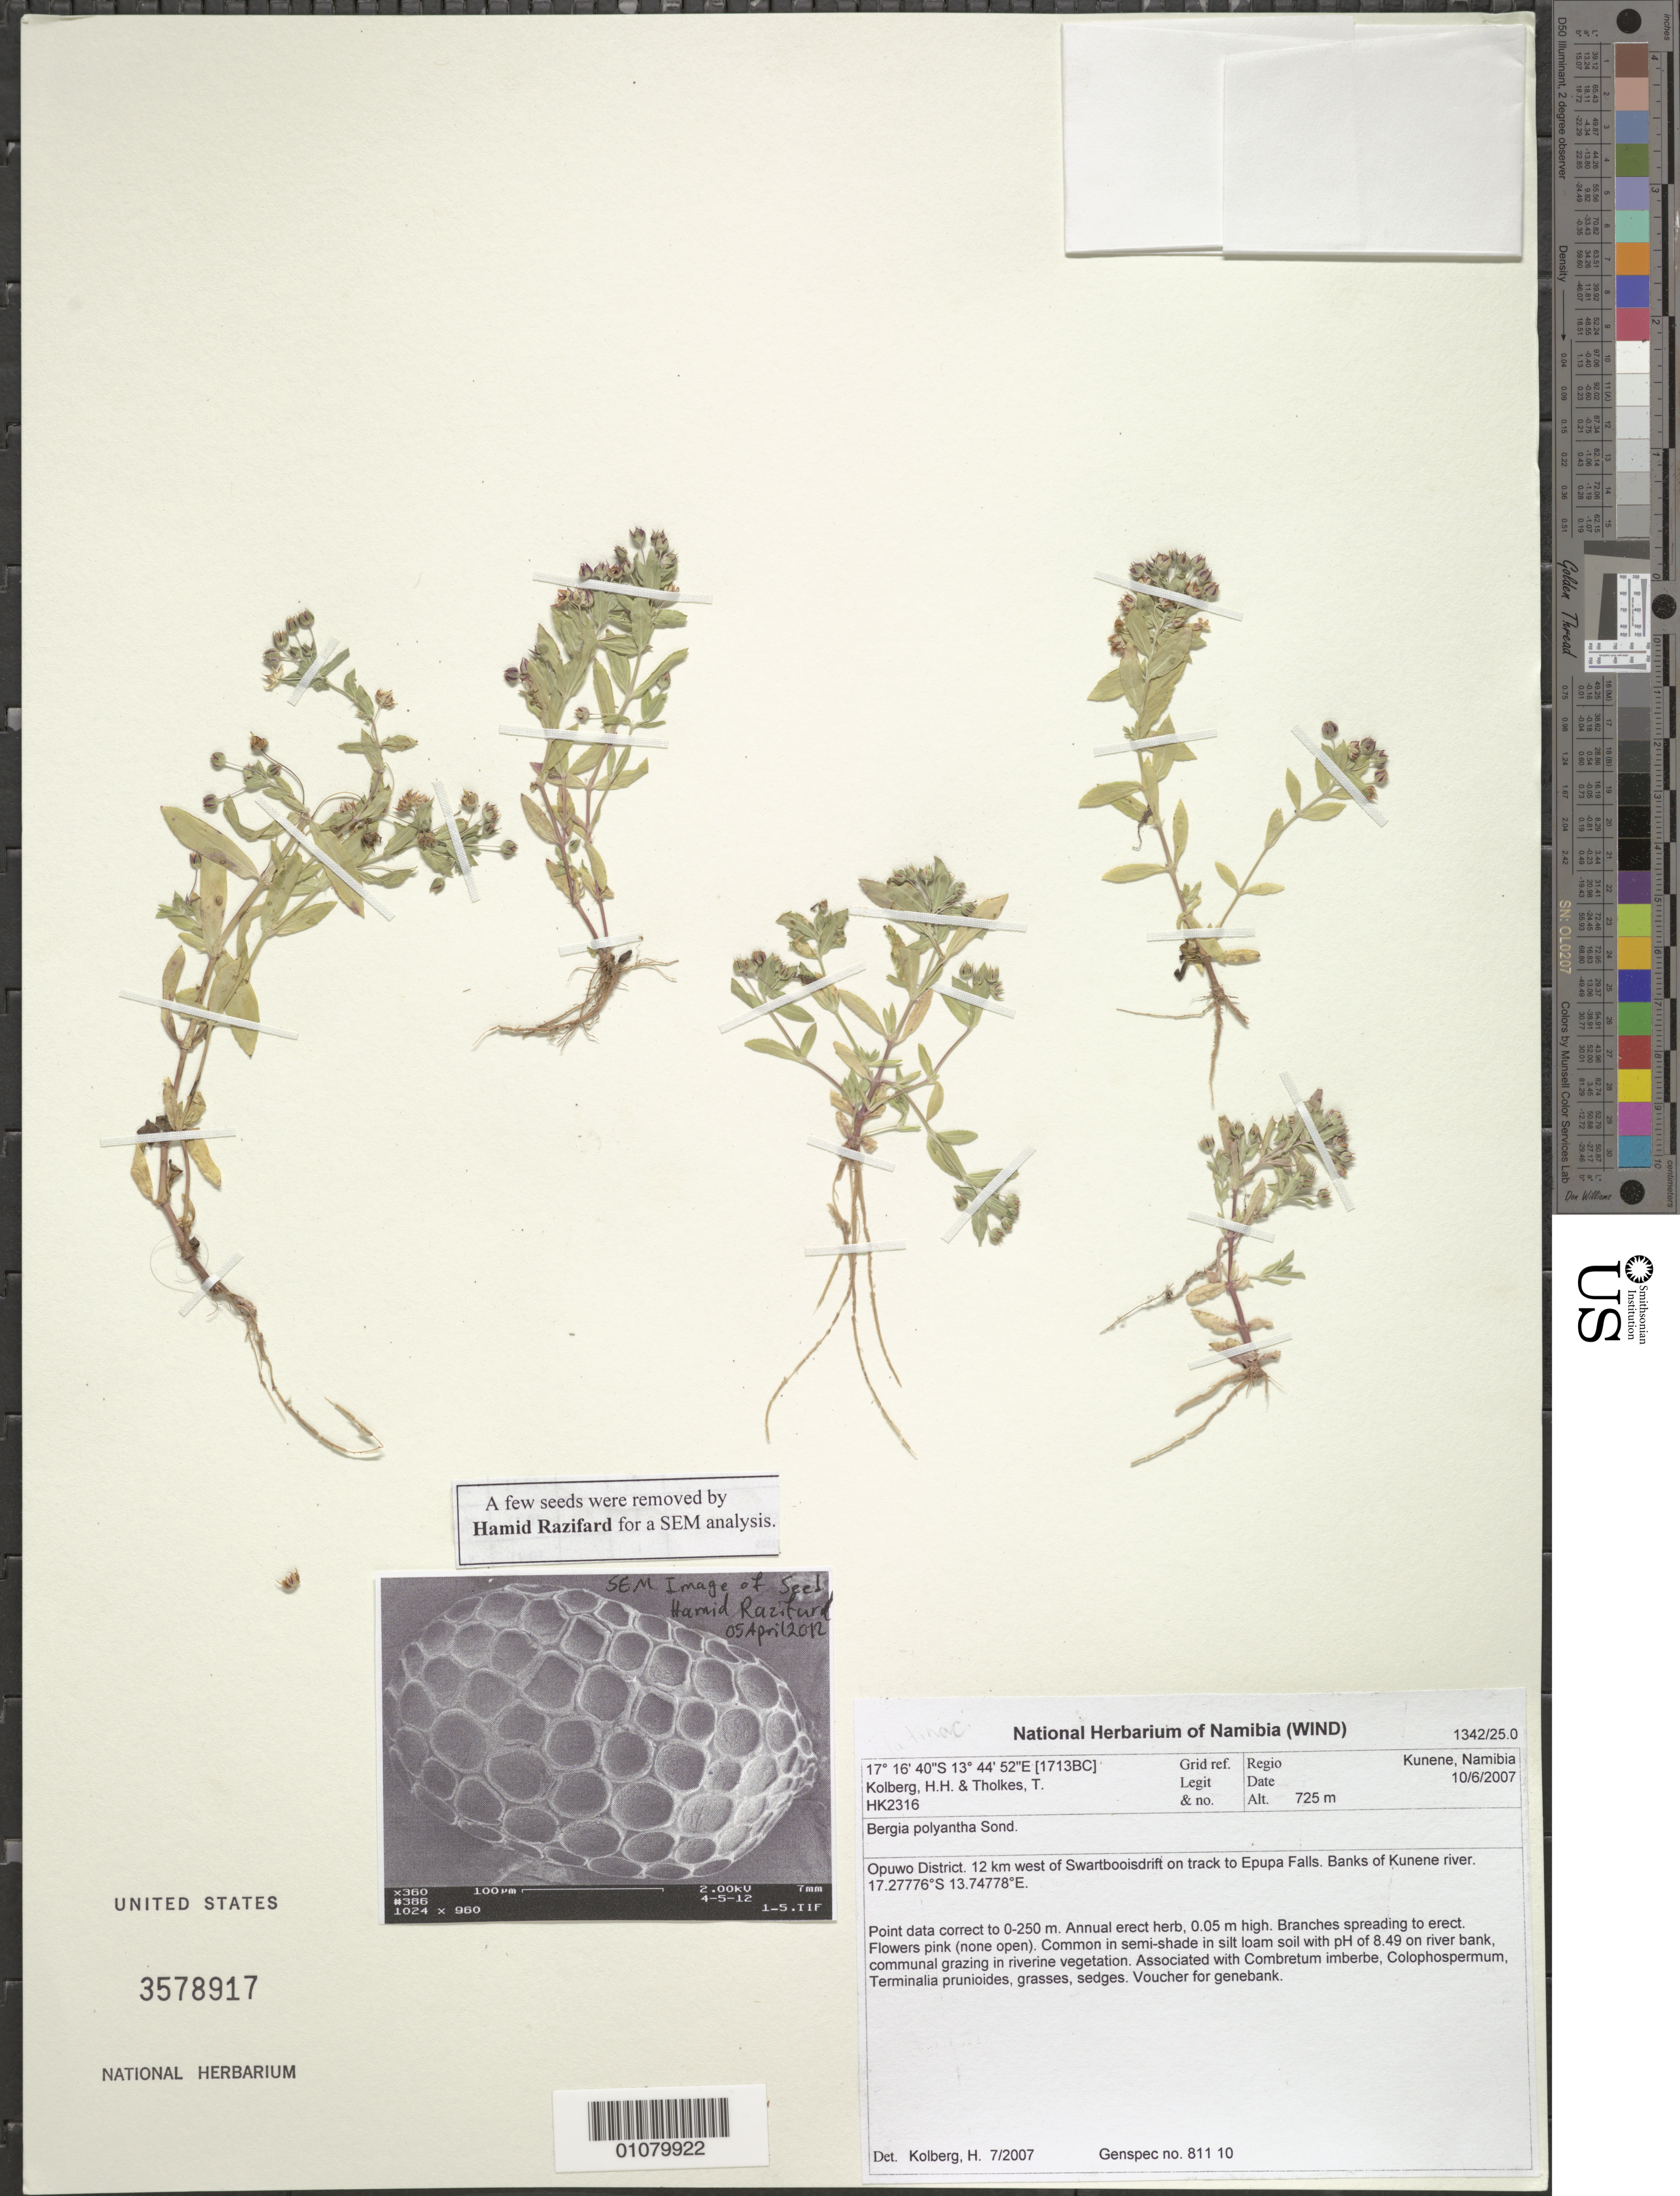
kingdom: Plantae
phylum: Tracheophyta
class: Magnoliopsida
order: Malpighiales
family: Elatinaceae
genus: Bergia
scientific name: Bergia polyantha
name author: Sond.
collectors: H. H. Kolberg & T. Tholkes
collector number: HK 2316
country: Namibia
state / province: Kunene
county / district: Opuwo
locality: W of Swartbooisdrift on track to Epupa Falls. Banks of Kunene River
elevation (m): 725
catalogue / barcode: US 3578917